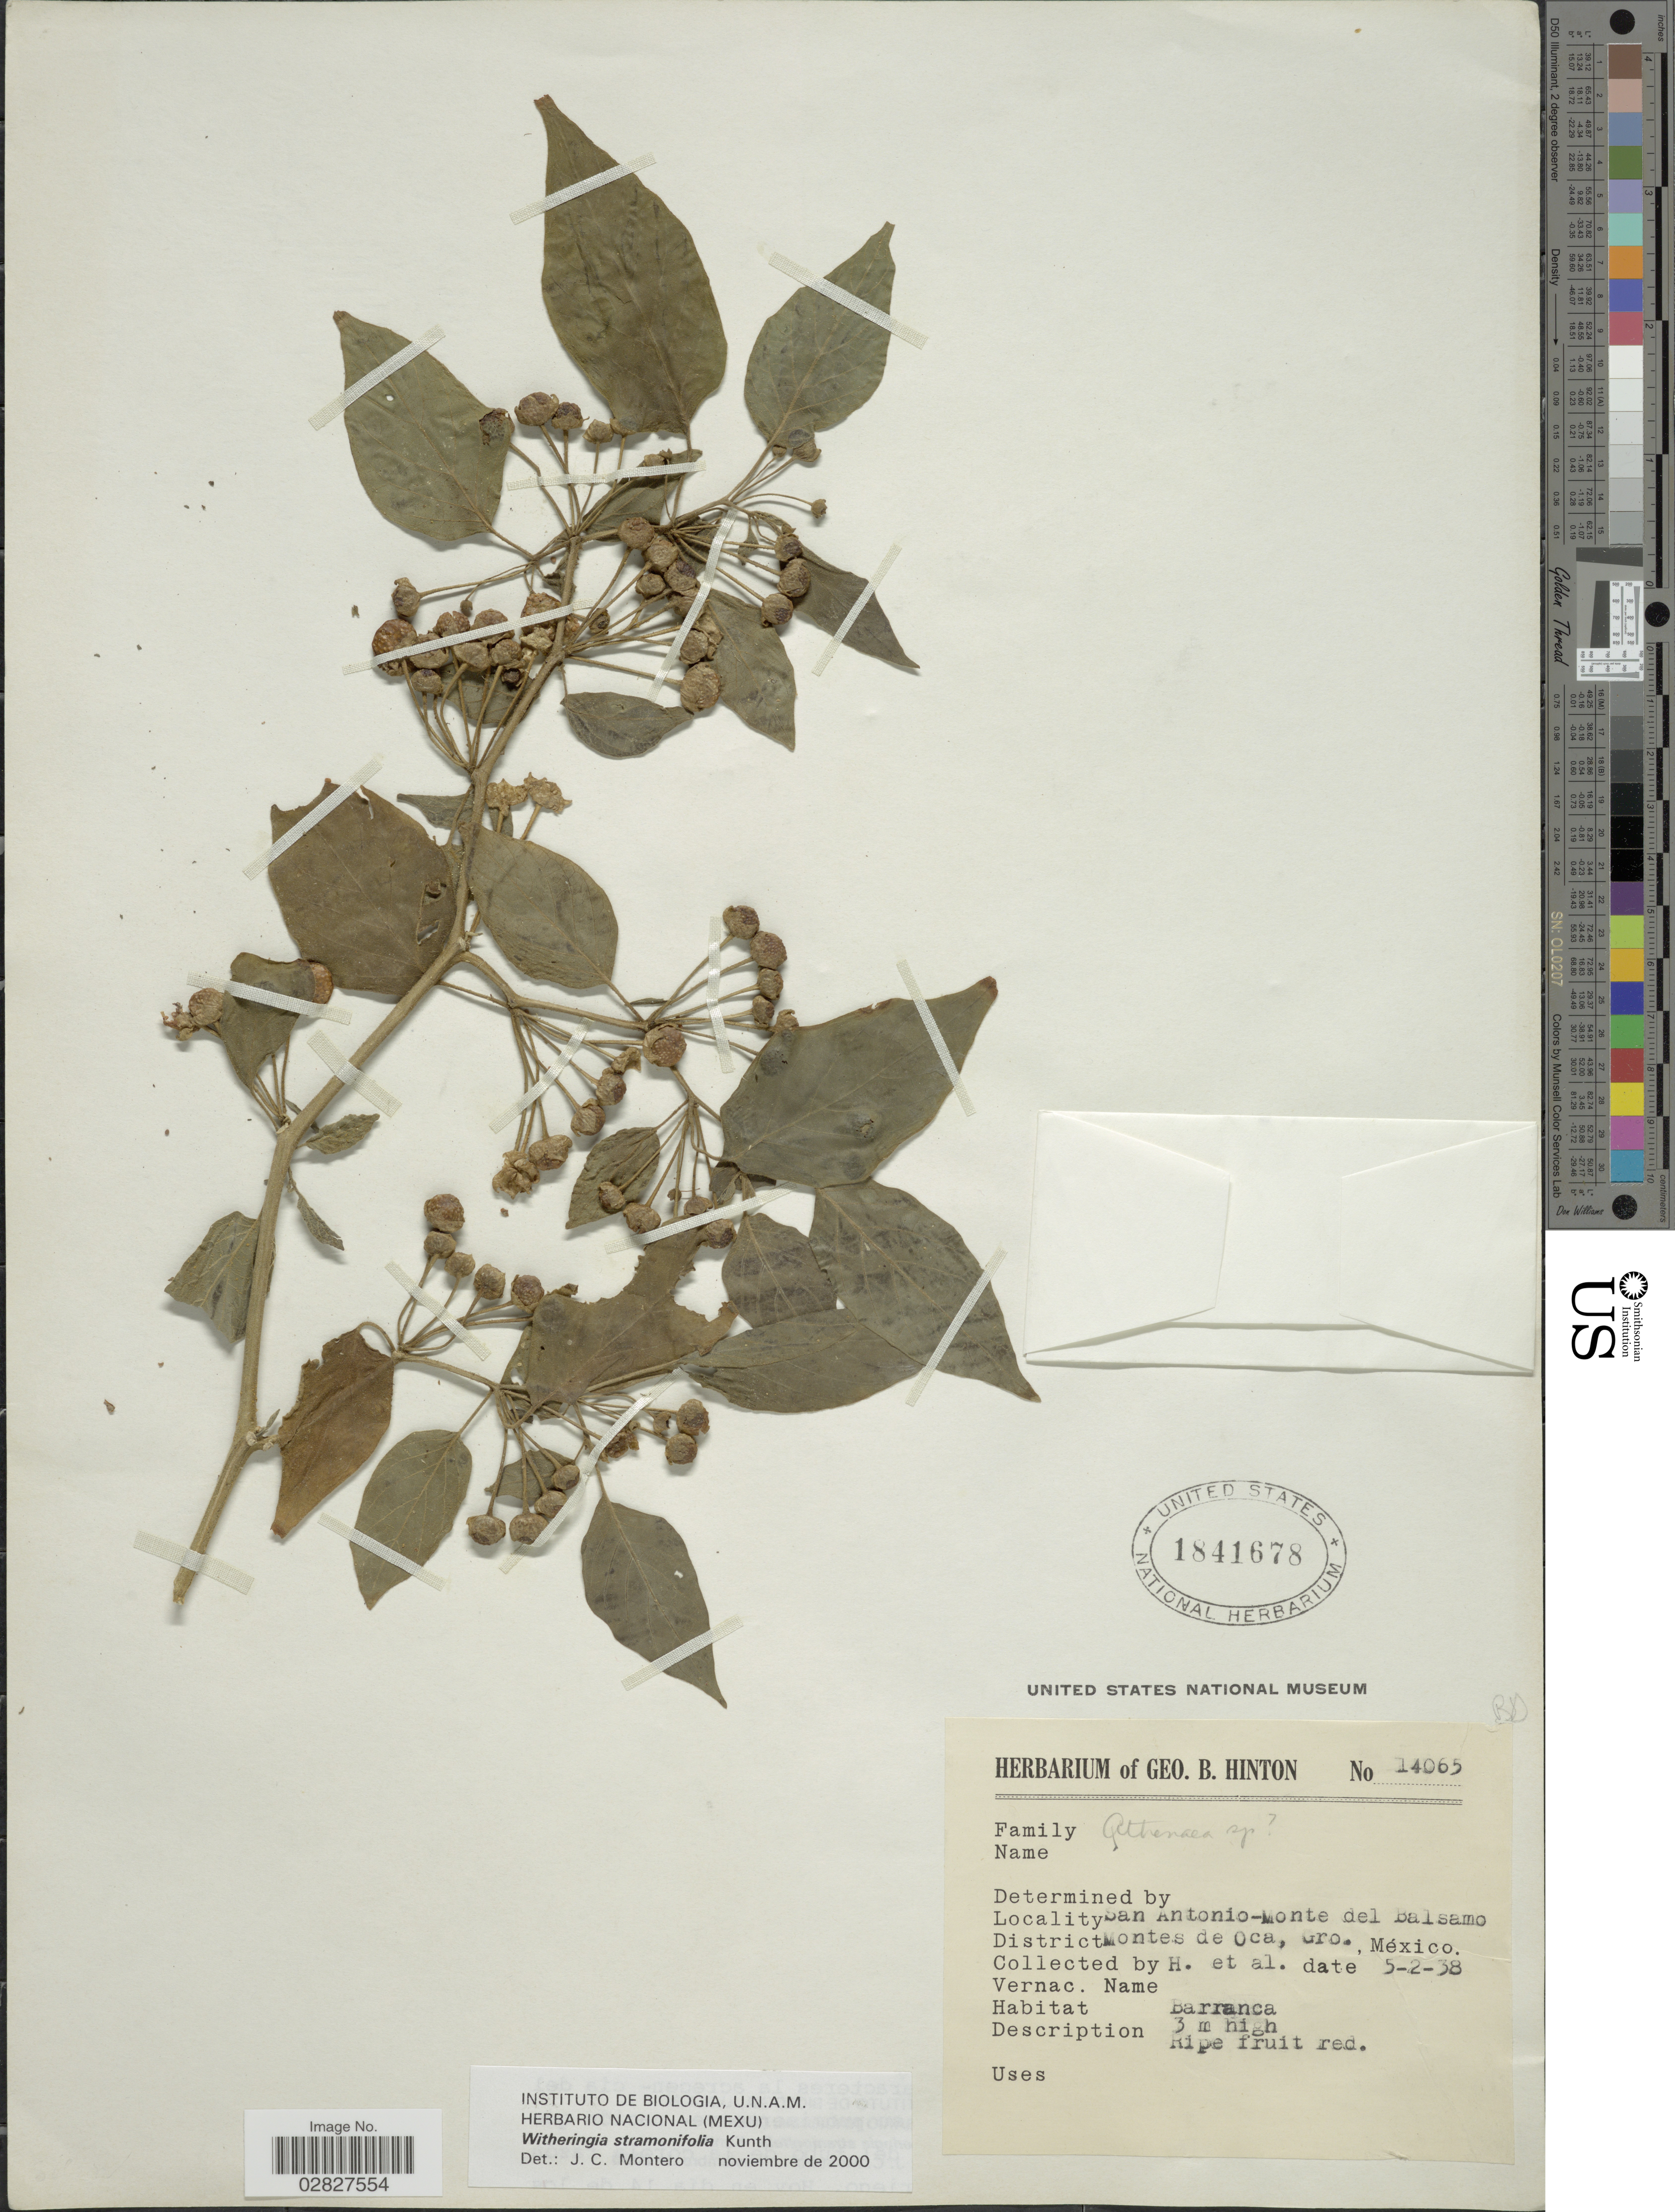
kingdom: Plantae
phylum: Tracheophyta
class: Magnoliopsida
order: Solanales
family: Solanaceae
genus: Witheringia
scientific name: Witheringia stramonifolia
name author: Kunth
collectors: G. B. Hinton & et al.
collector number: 14065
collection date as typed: Transcribed d/m/y: 5/2/38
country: Mexico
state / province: Guerrero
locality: San Antonio-Monte del Balsamo, District Montes de Oca, Gro.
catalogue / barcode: US 1841678